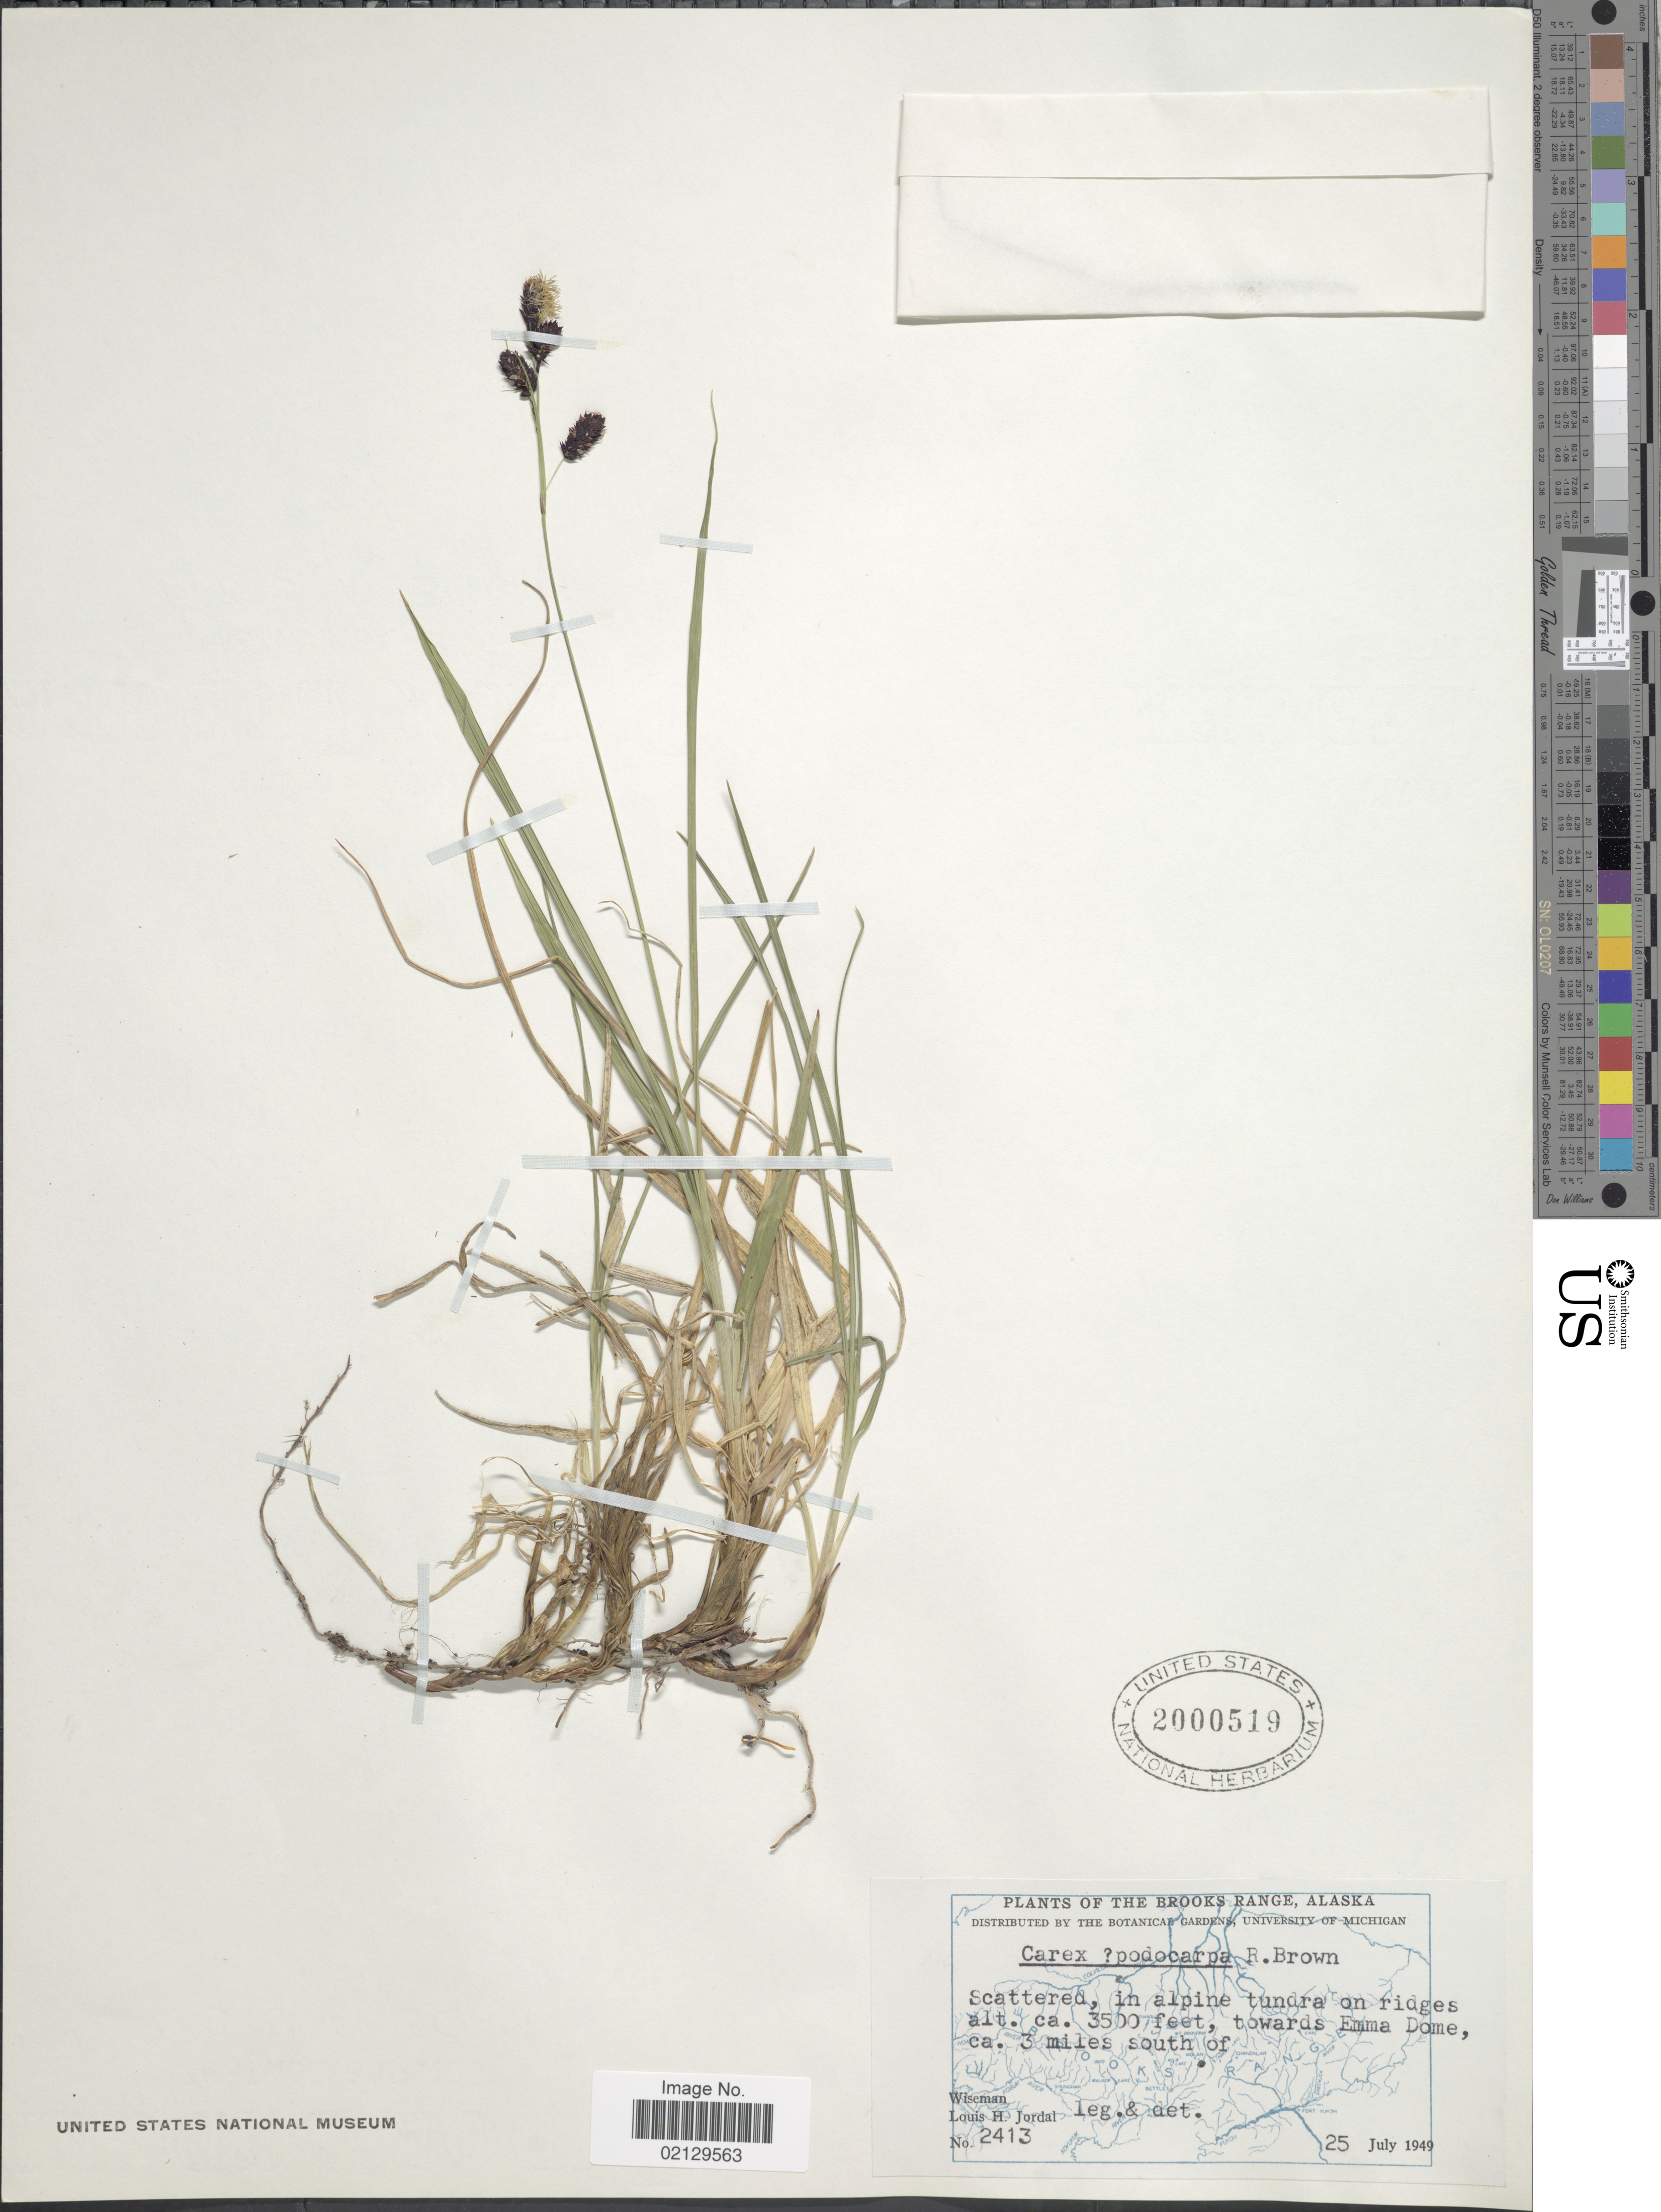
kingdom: Plantae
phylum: Tracheophyta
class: Liliopsida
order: Poales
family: Cyperaceae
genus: Carex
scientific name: Carex podocarpa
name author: R. Br.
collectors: L. Jordal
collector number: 2413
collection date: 1949-07-25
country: United States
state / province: Alaska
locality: The Brooks Range, Alaska, in alpine tundra on ridges, towards Emma Dome, 3 miles south of Wiseman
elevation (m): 1067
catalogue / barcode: US 2000519